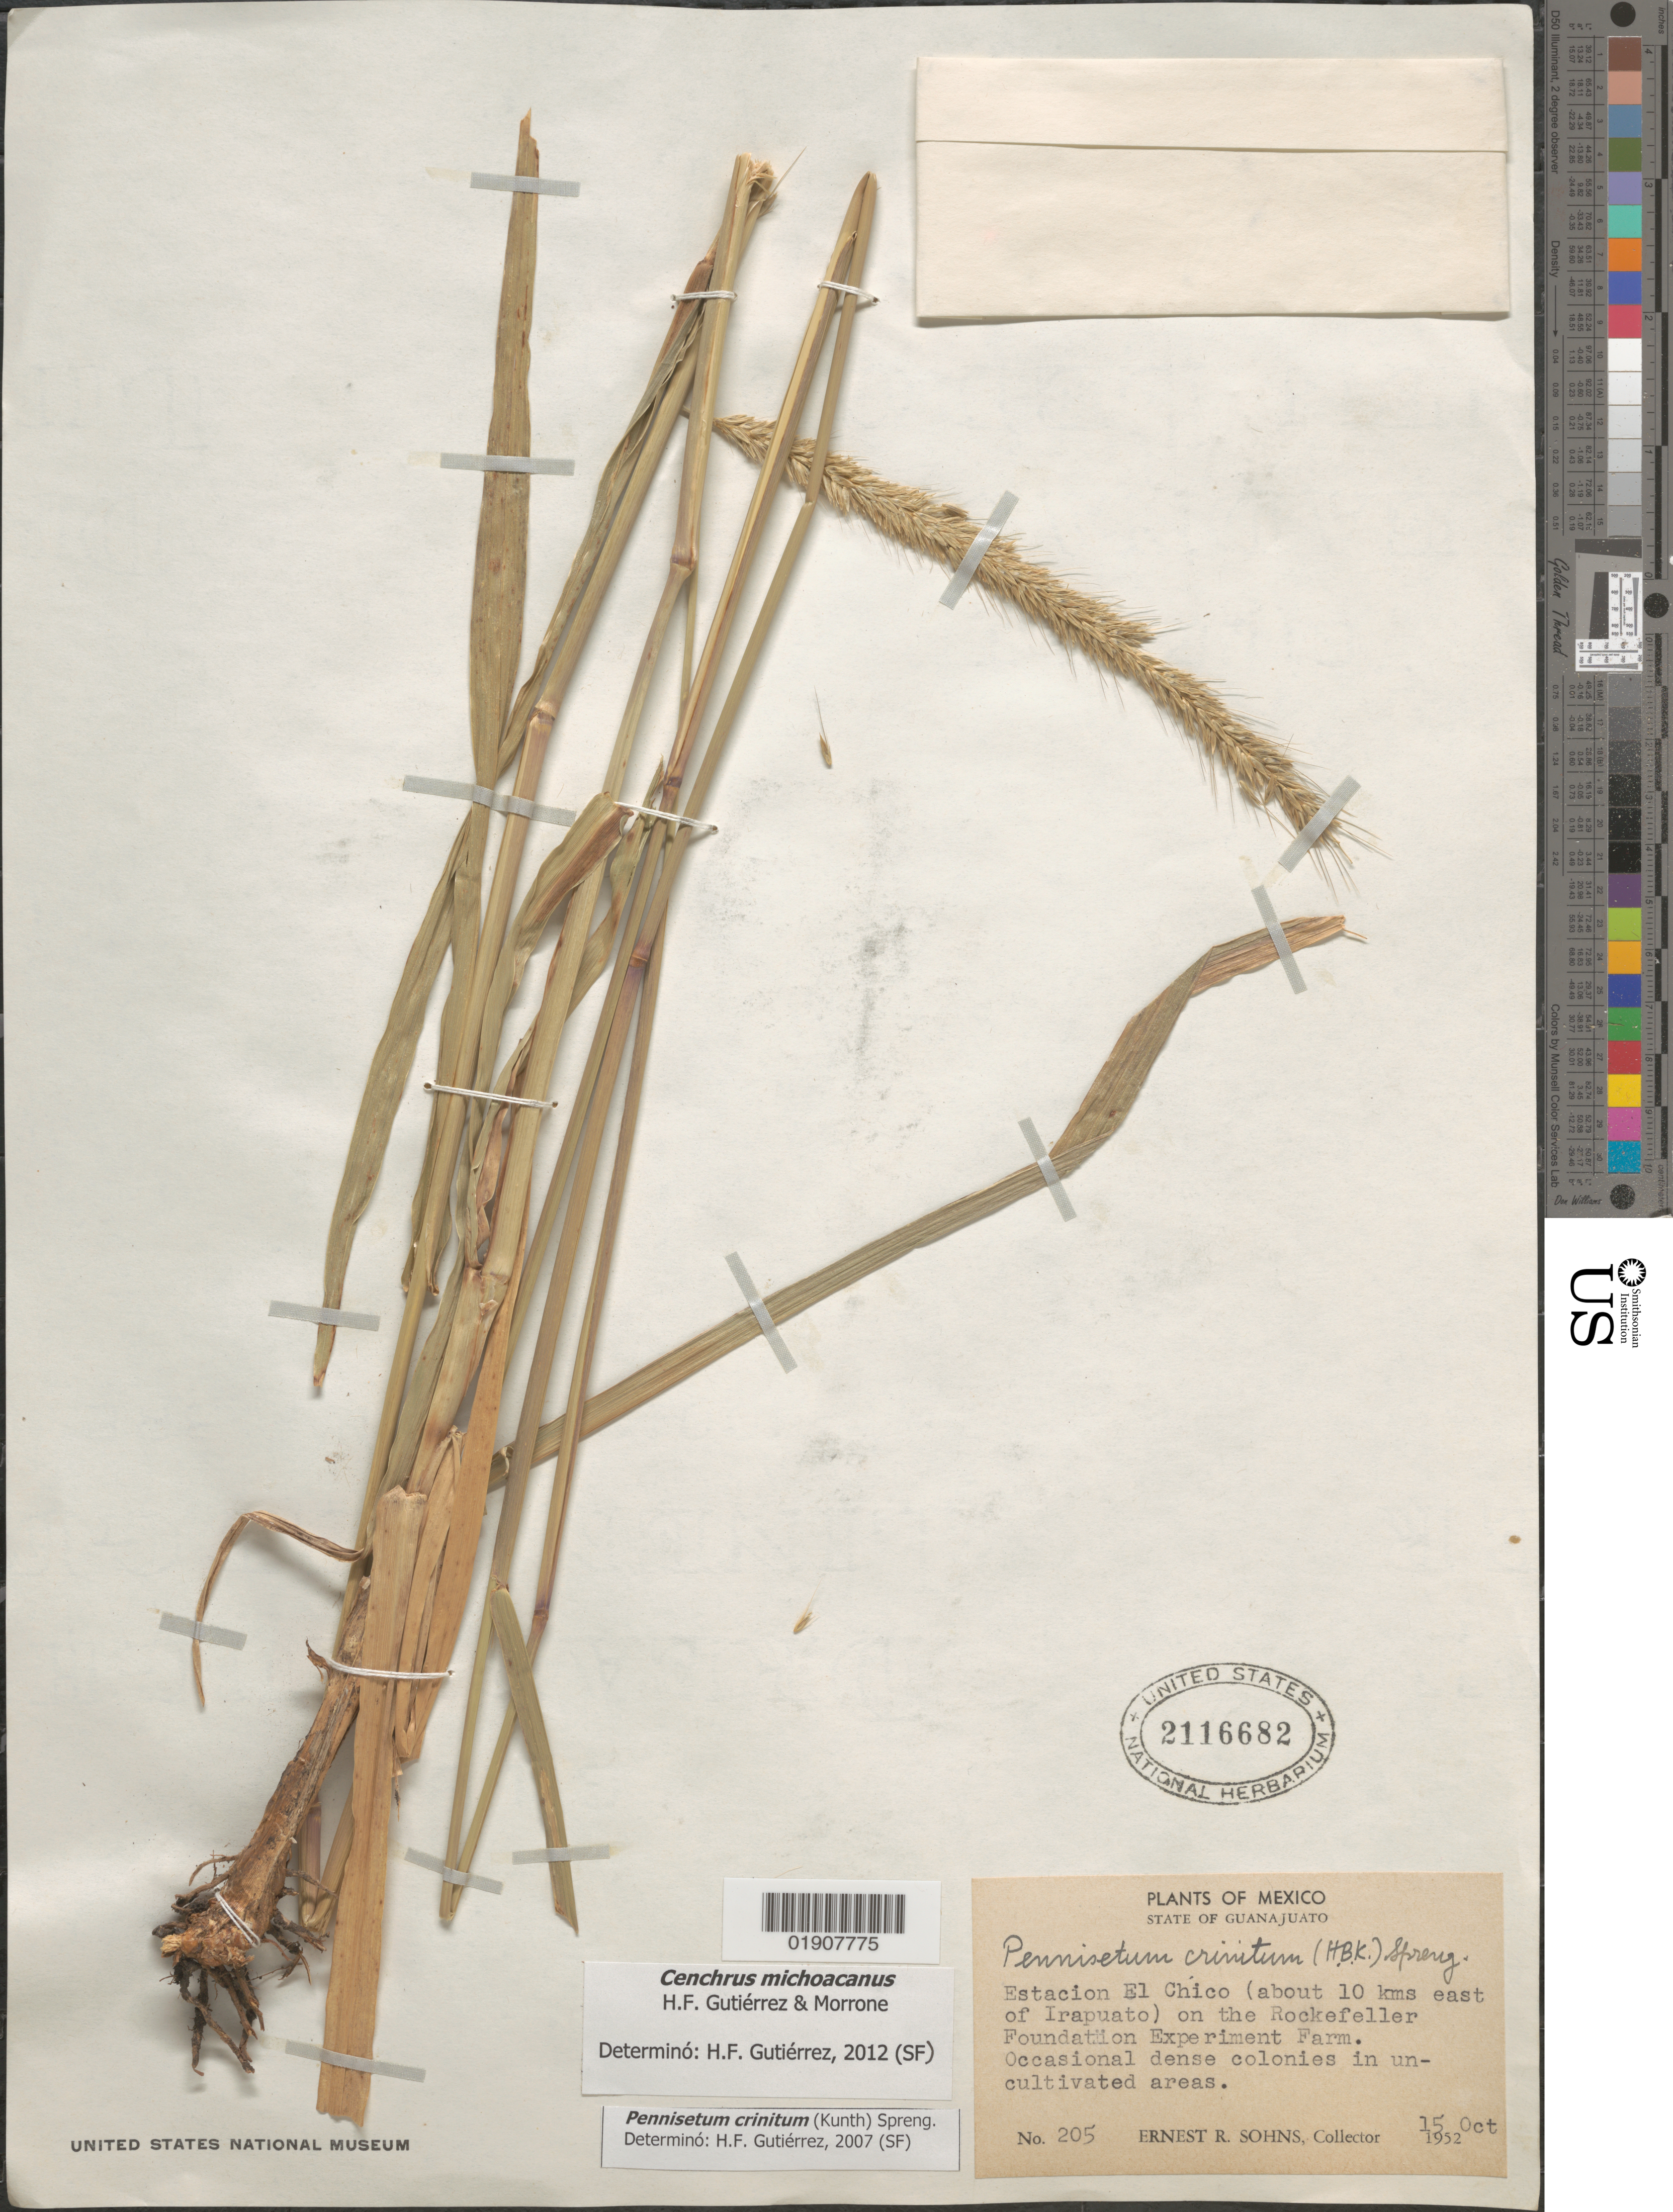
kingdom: Plantae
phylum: Tracheophyta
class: Liliopsida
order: Poales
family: Poaceae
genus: Cenchrus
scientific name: Cenchrus michoacanus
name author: H.F. Gut. & Morrone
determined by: Gutiérrez, H. F.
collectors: E. R. Sohns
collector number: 205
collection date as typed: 15 Oct 1952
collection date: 1952-10-15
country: Mexico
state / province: Guanajuato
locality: Estacion El Chico (about 10 km E of Irapuato) on the Rockefeller Foundation Experiment Farm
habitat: Occasional dense colonies in uncultivated areas.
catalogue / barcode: US 2116682